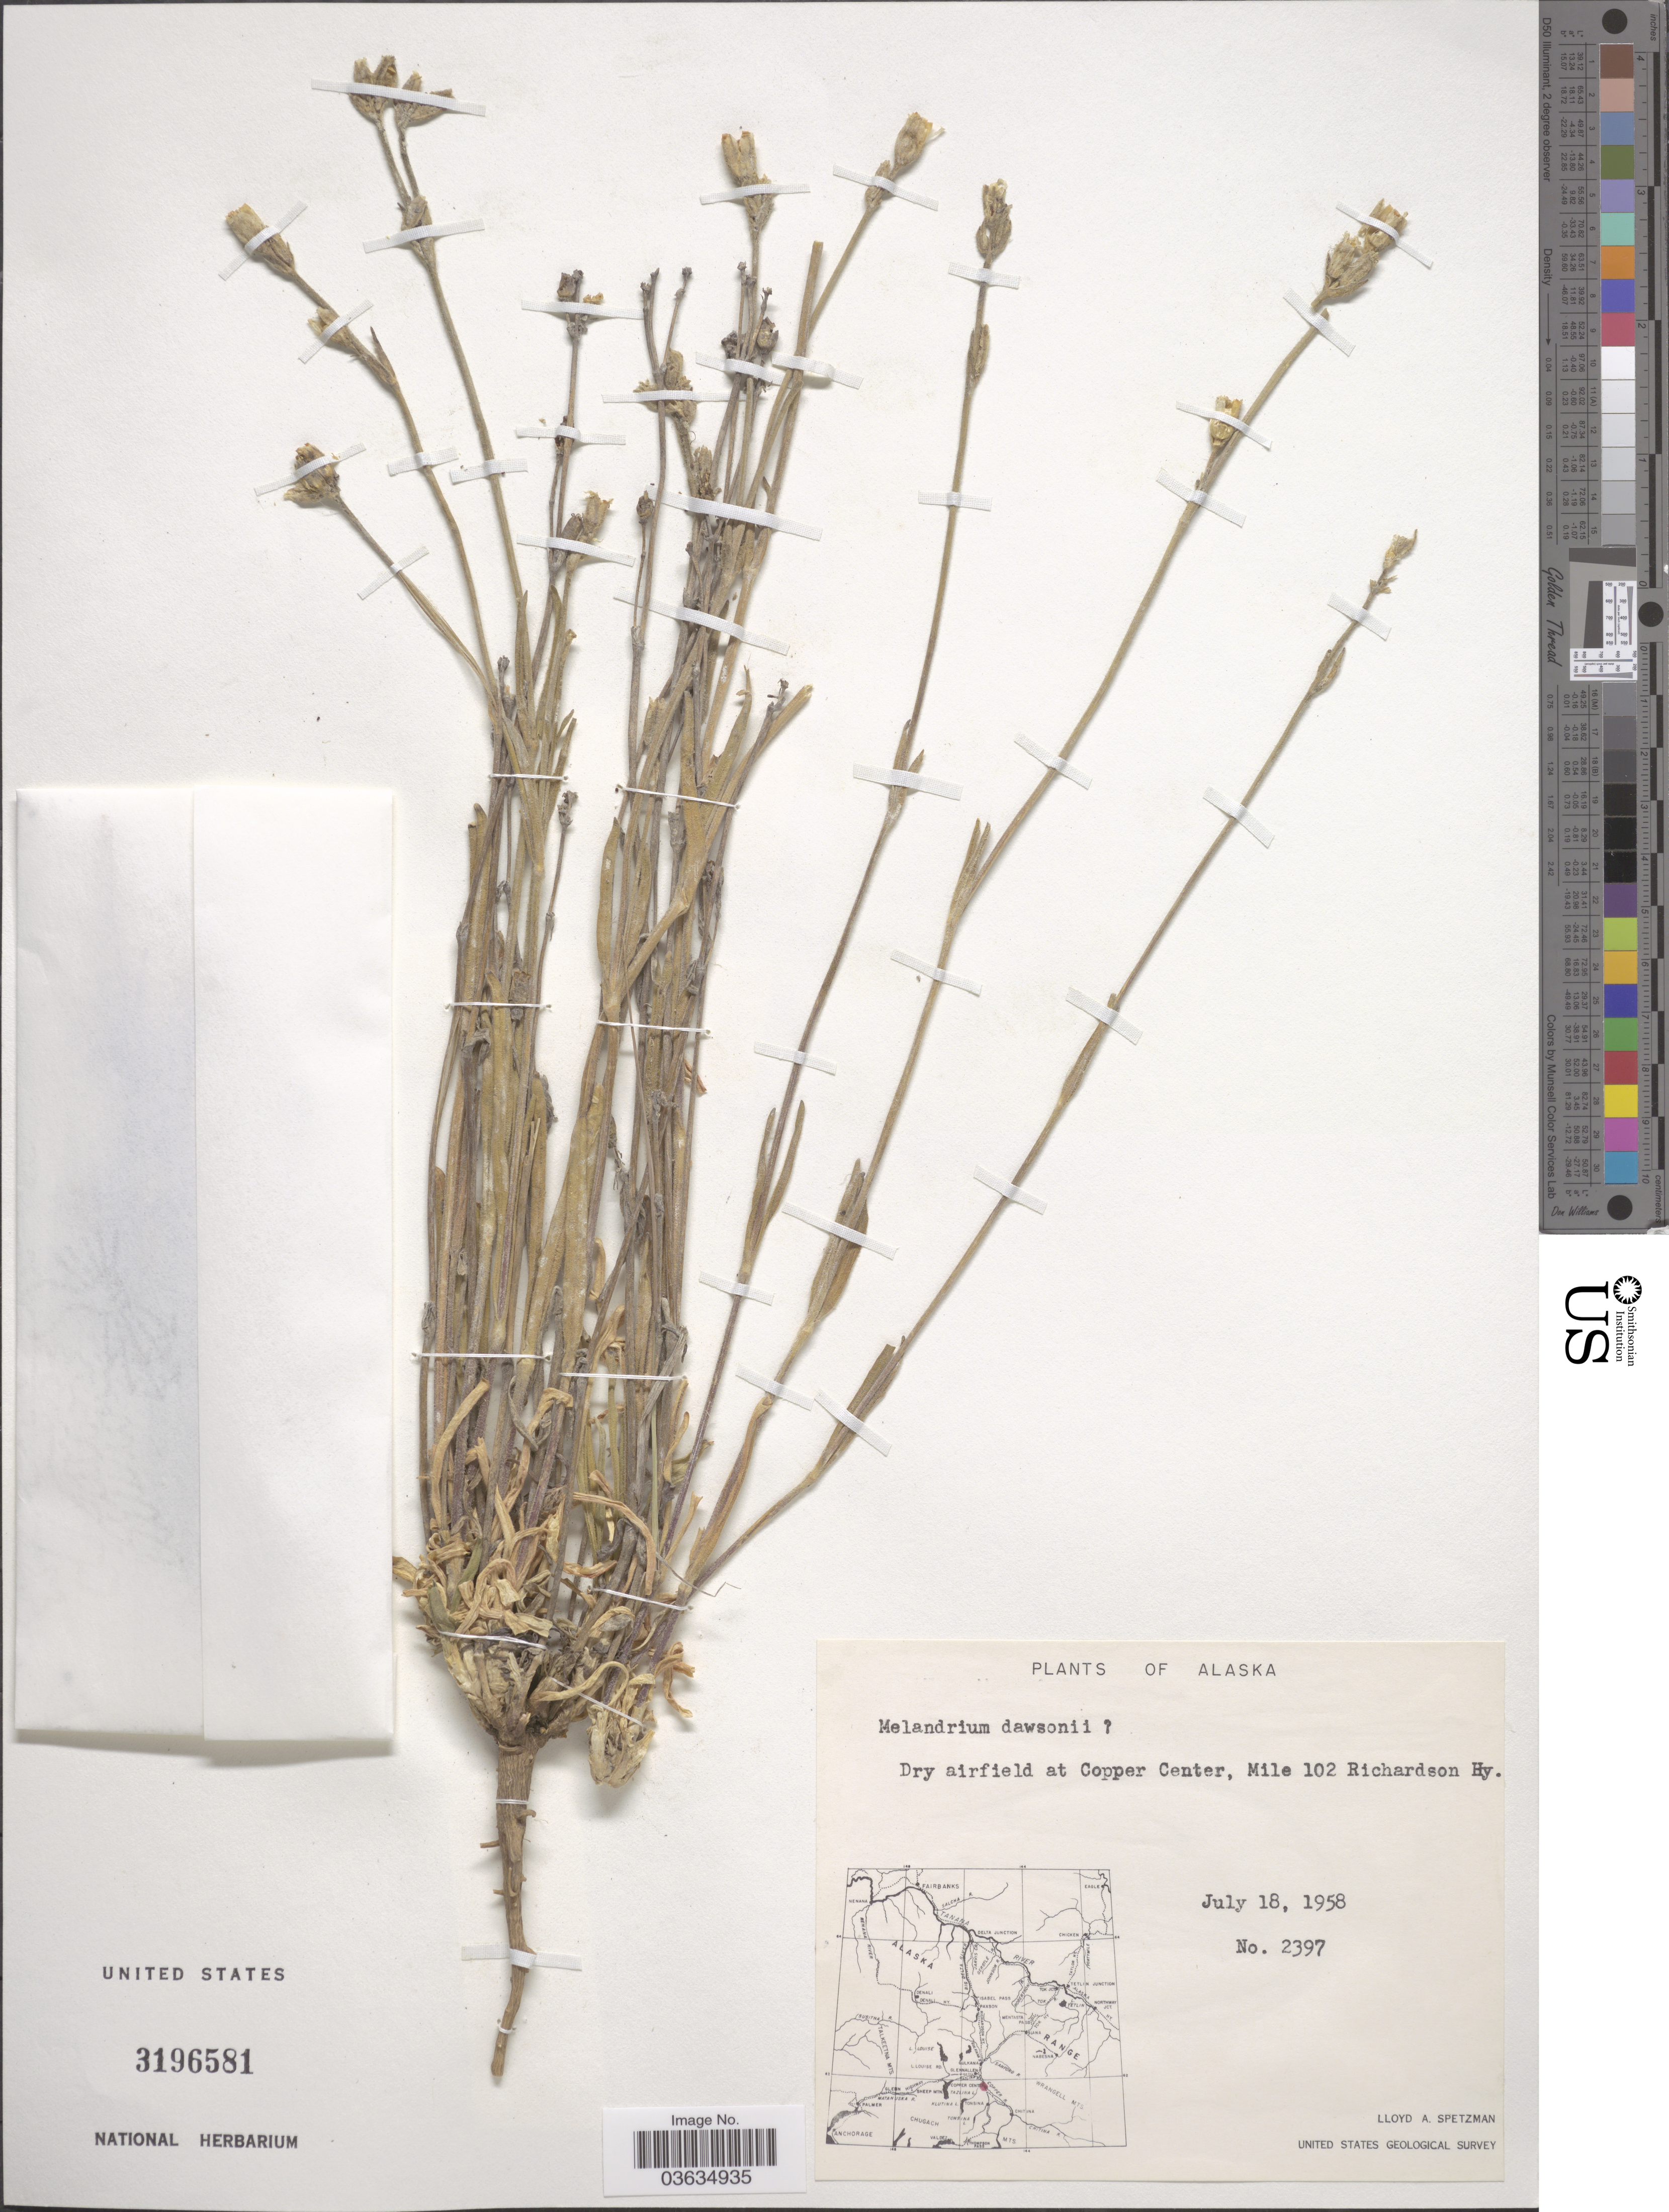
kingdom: Plantae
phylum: Tracheophyta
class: Magnoliopsida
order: Caryophyllales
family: Caryophyllaceae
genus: Silene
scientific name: Silene taimyrensis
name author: (Tolm.) Bocquet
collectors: L. Spetzman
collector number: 2397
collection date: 1958-07-18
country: United States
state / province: Alaska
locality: Dry airfield at Copper Center, Mile 102 Richardson Hy.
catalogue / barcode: US 3196581